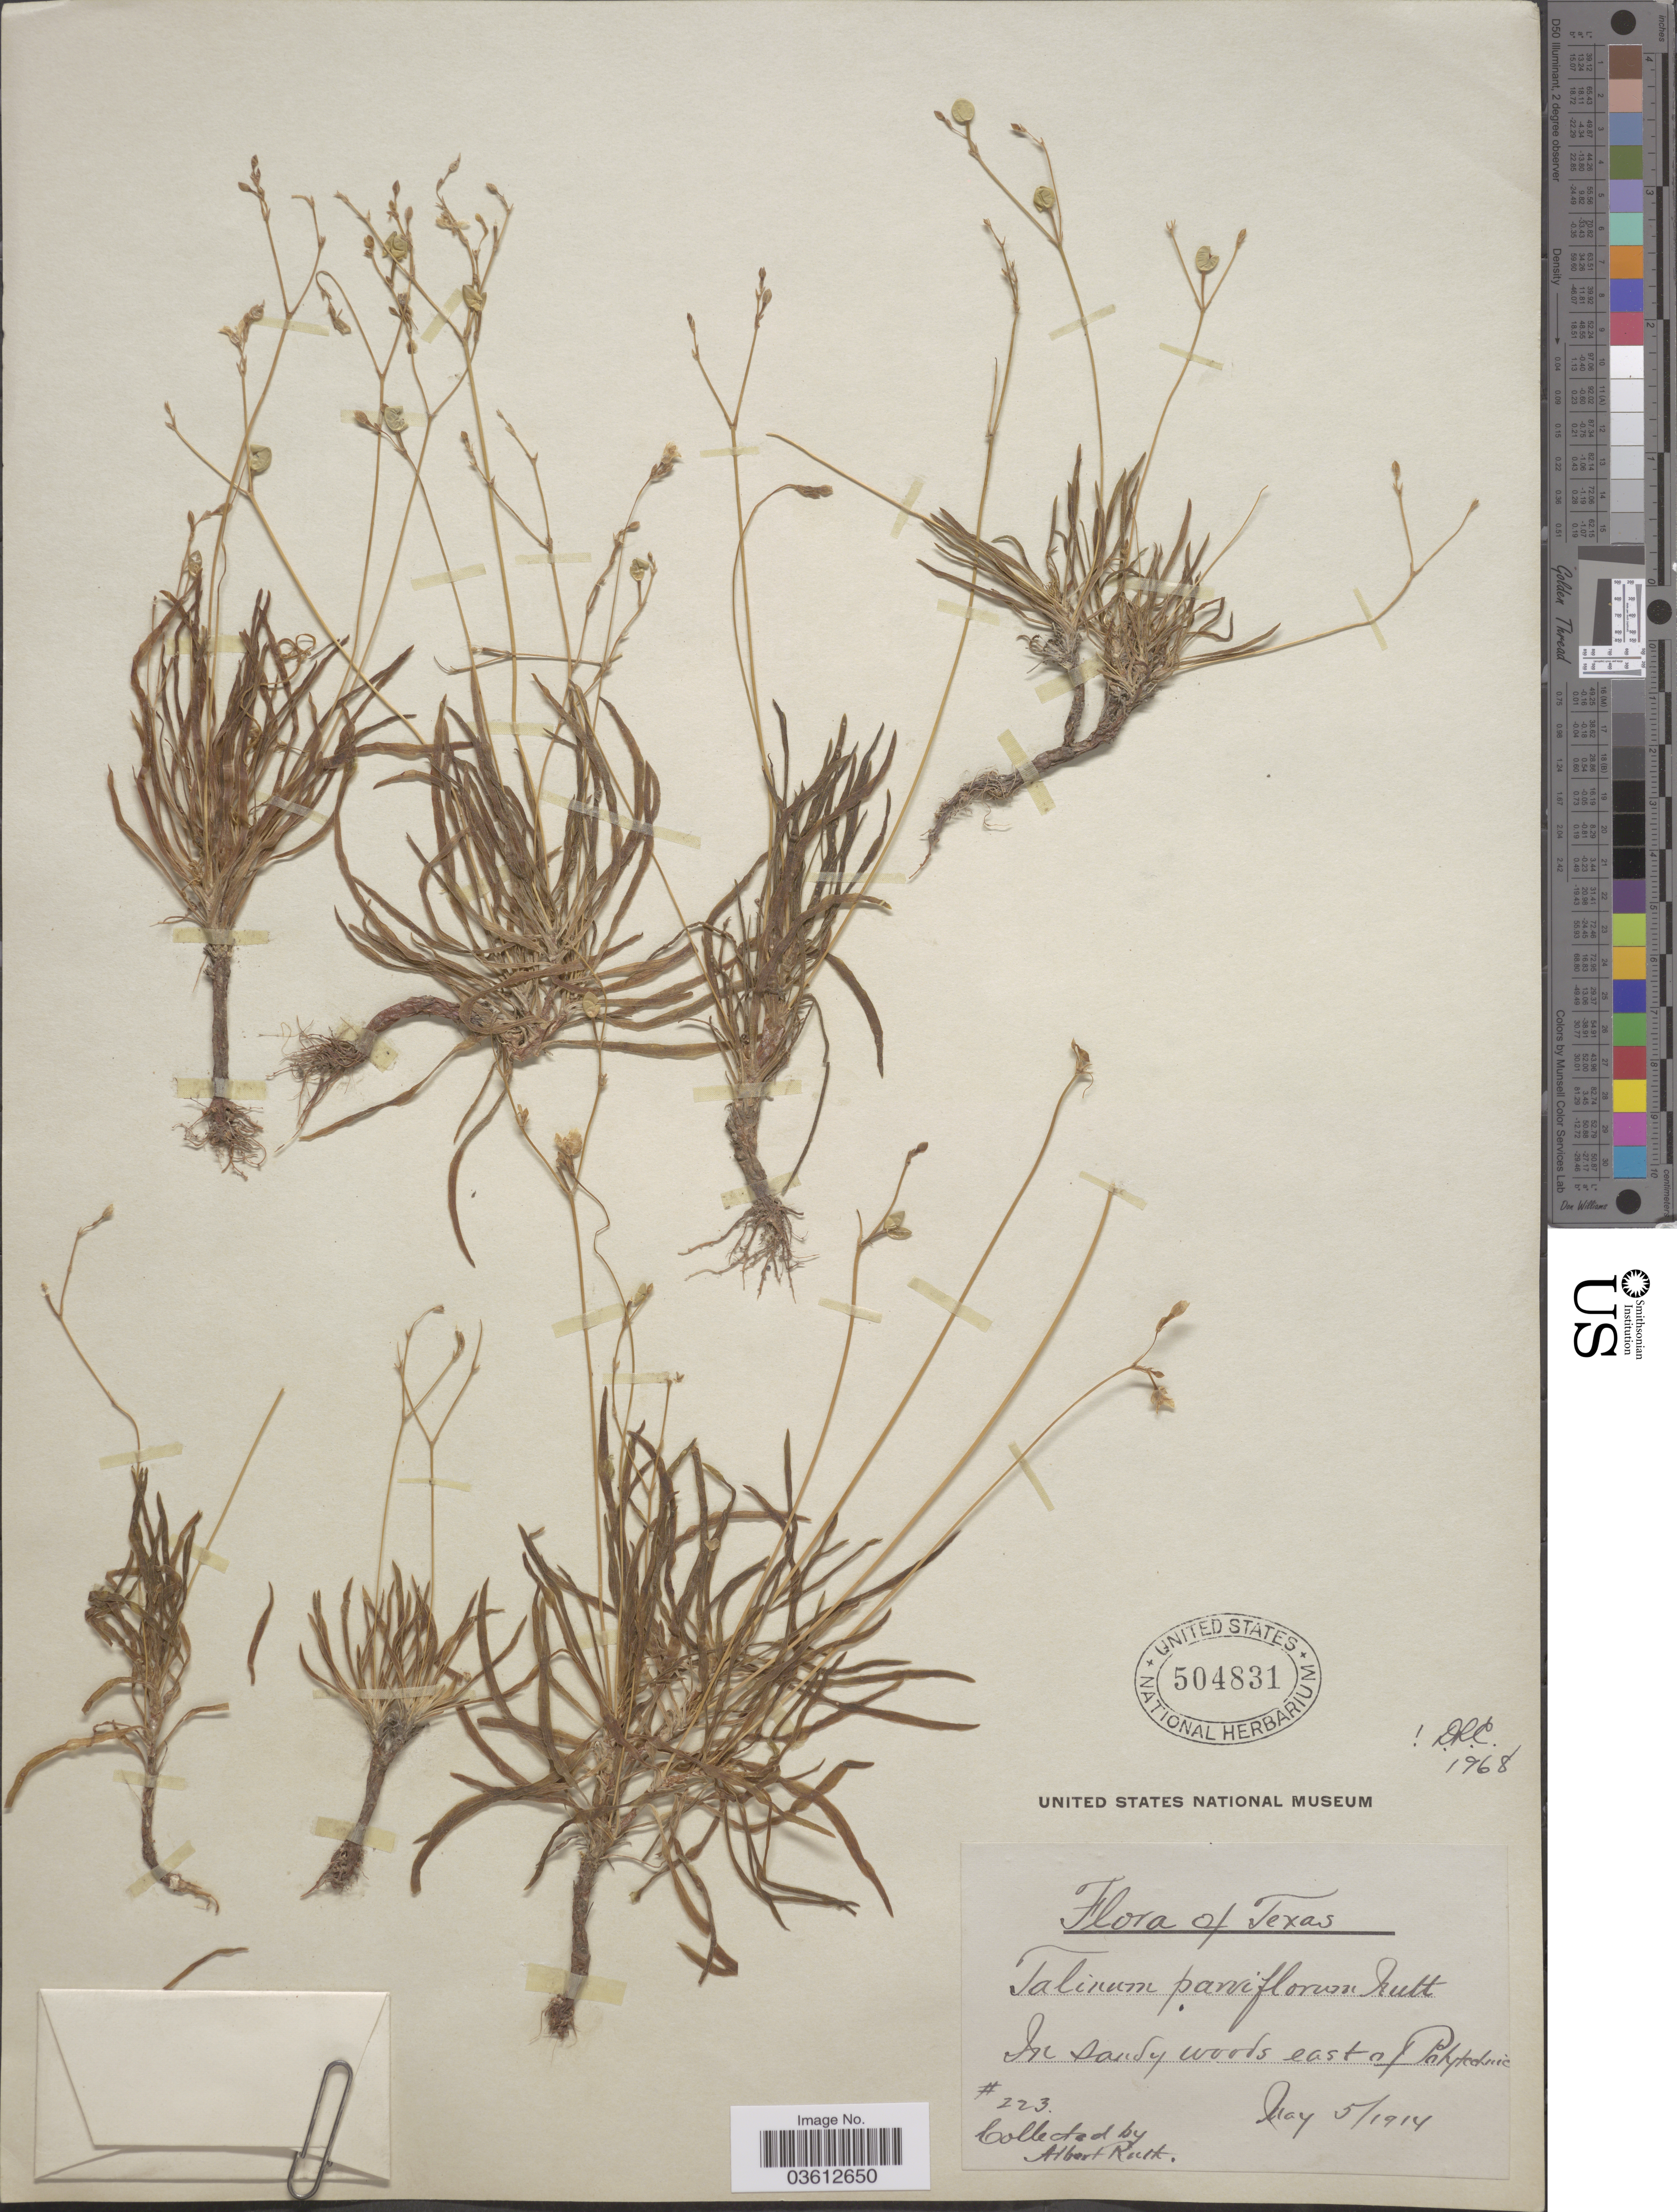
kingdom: Plantae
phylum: Tracheophyta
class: Magnoliopsida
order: Caryophyllales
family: Talinaceae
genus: Talinum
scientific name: Talinum parviflorum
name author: Nutt.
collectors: A. Ruth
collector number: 223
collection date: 1914-05-05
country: United States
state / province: Texas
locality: East of Polytechnic.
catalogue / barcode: US 504831